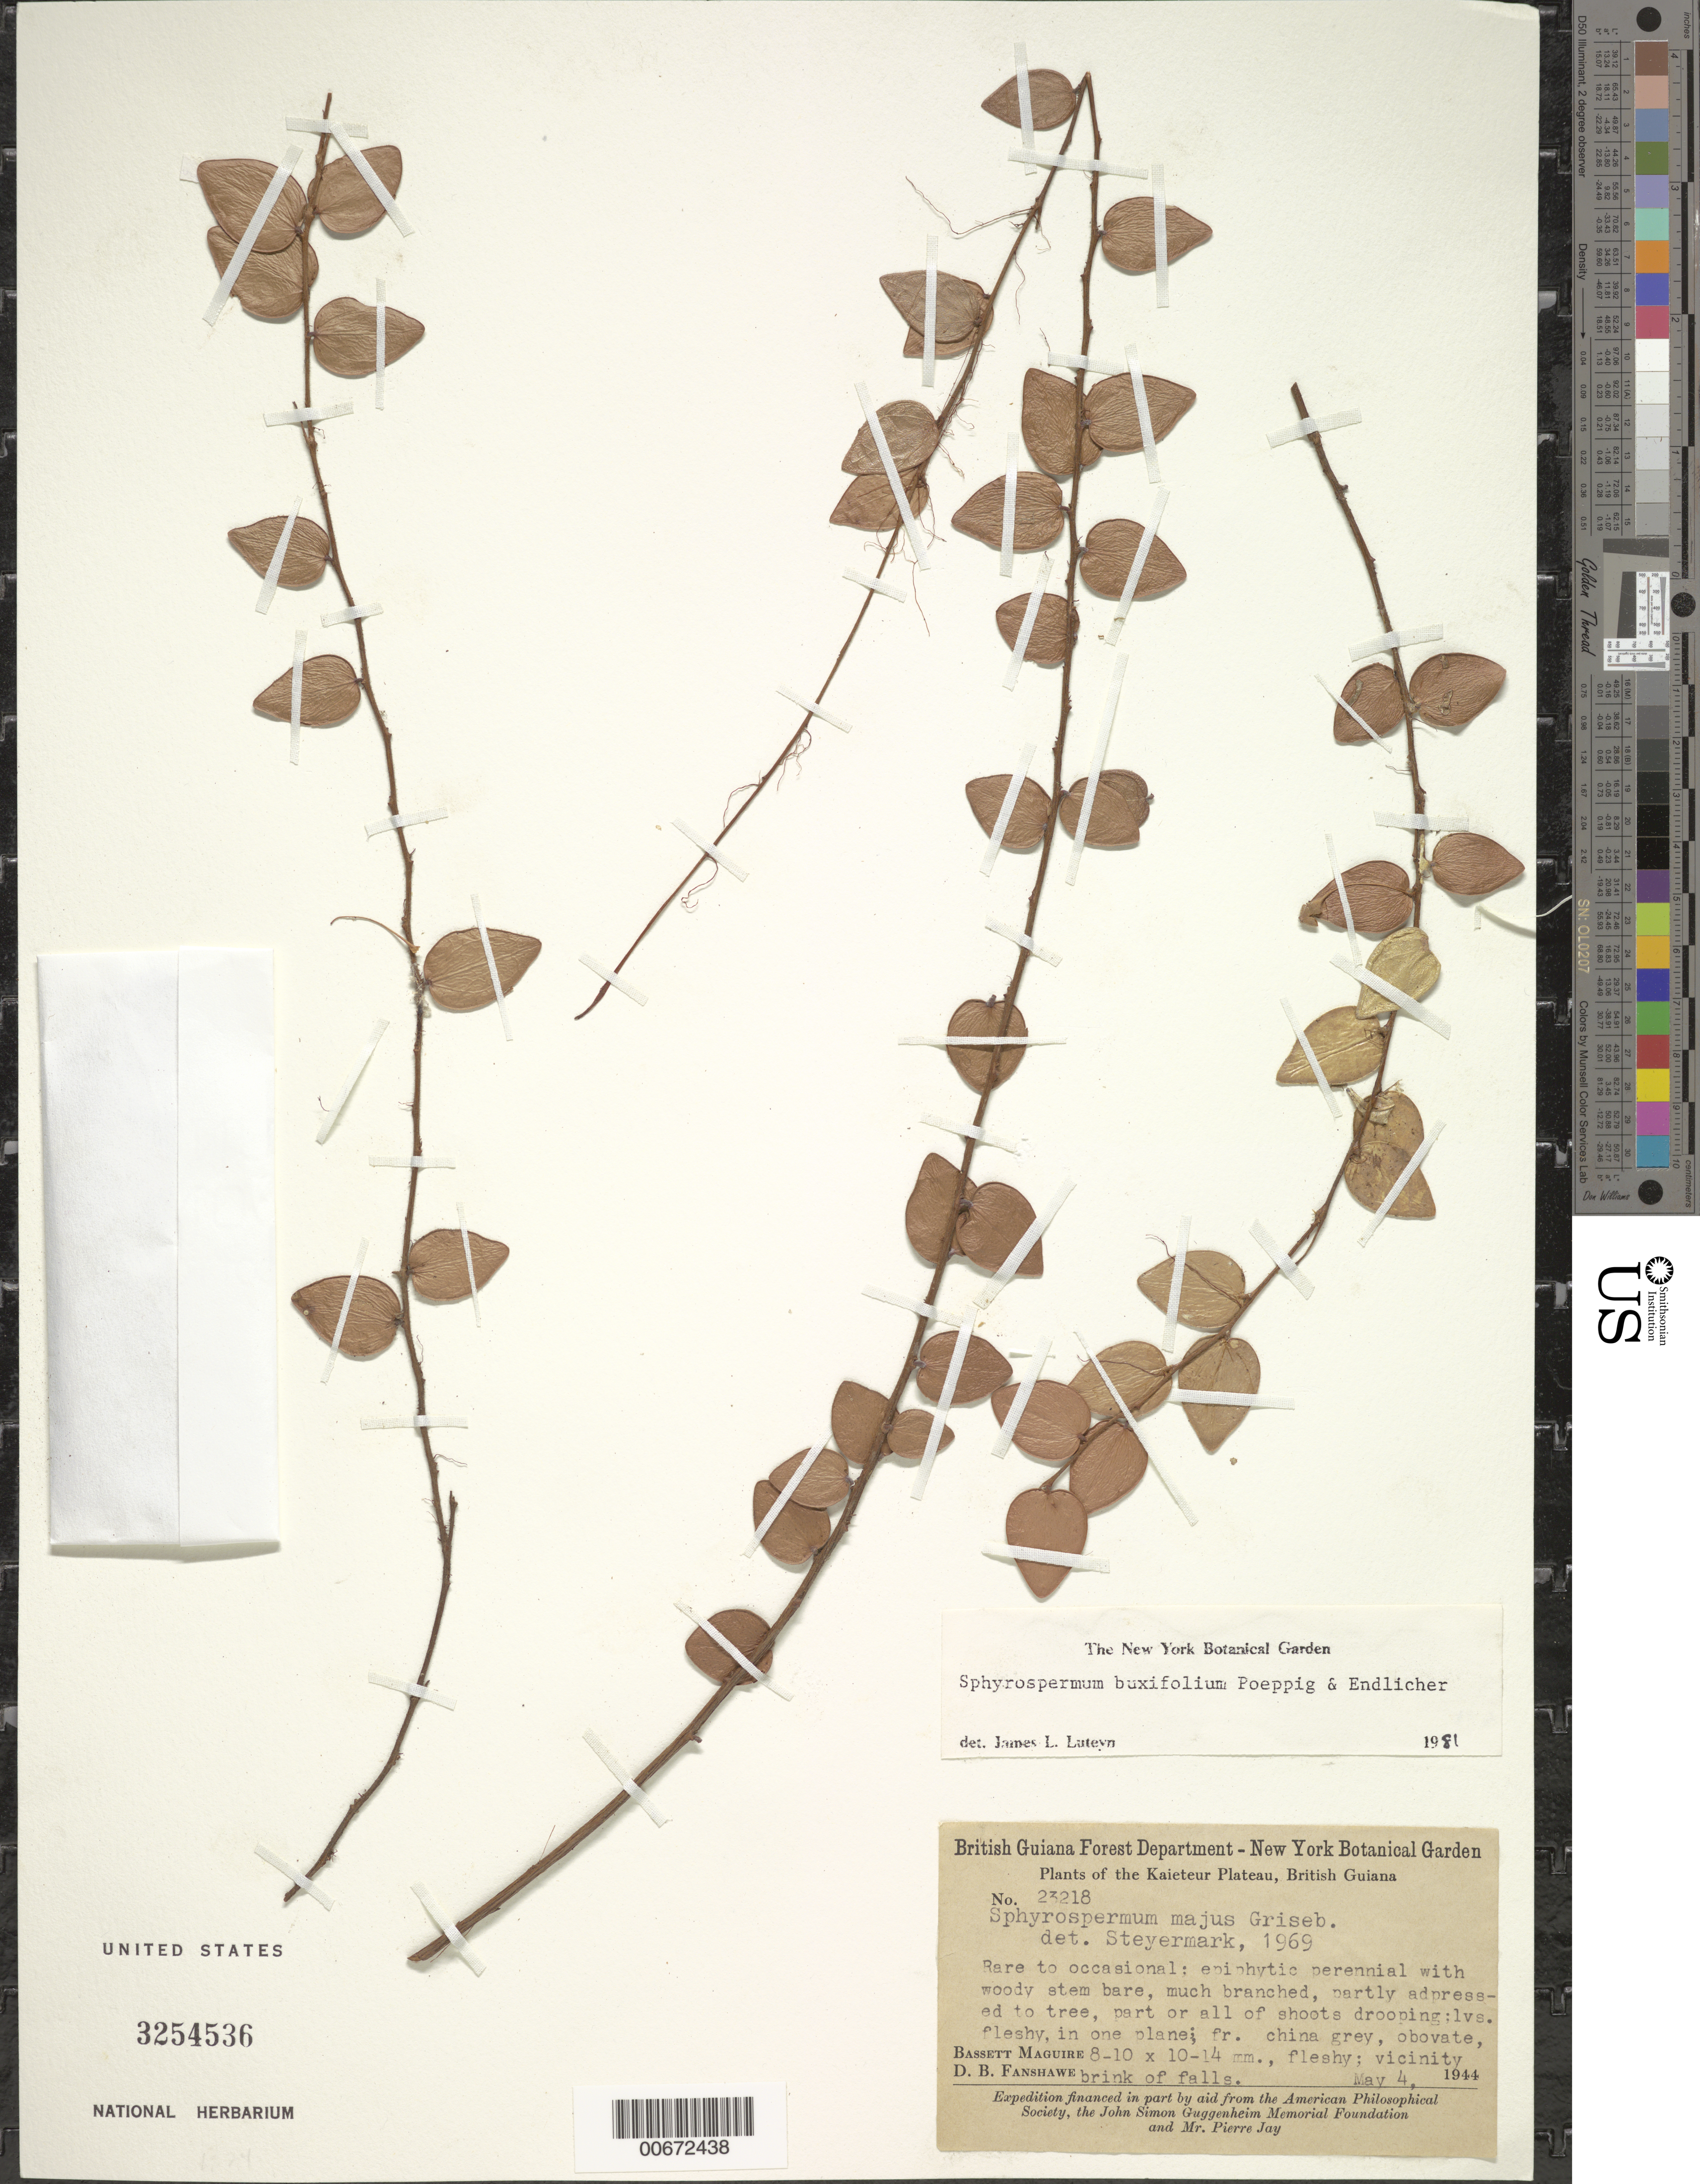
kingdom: Plantae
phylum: Tracheophyta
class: Magnoliopsida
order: Ericales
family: Ericaceae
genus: Sphyrospermum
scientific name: Sphyrospermum buxifolium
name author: Poepp. & Endl.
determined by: Luteyn, J. L.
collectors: B. Maguire & D. B. Fanshawe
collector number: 23218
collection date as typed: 4-May-44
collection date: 1944-05-04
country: Guyana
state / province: Potaro-Siparuni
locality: Kaieteur Plateau, vic. of brink of Falls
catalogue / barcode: US 3254536